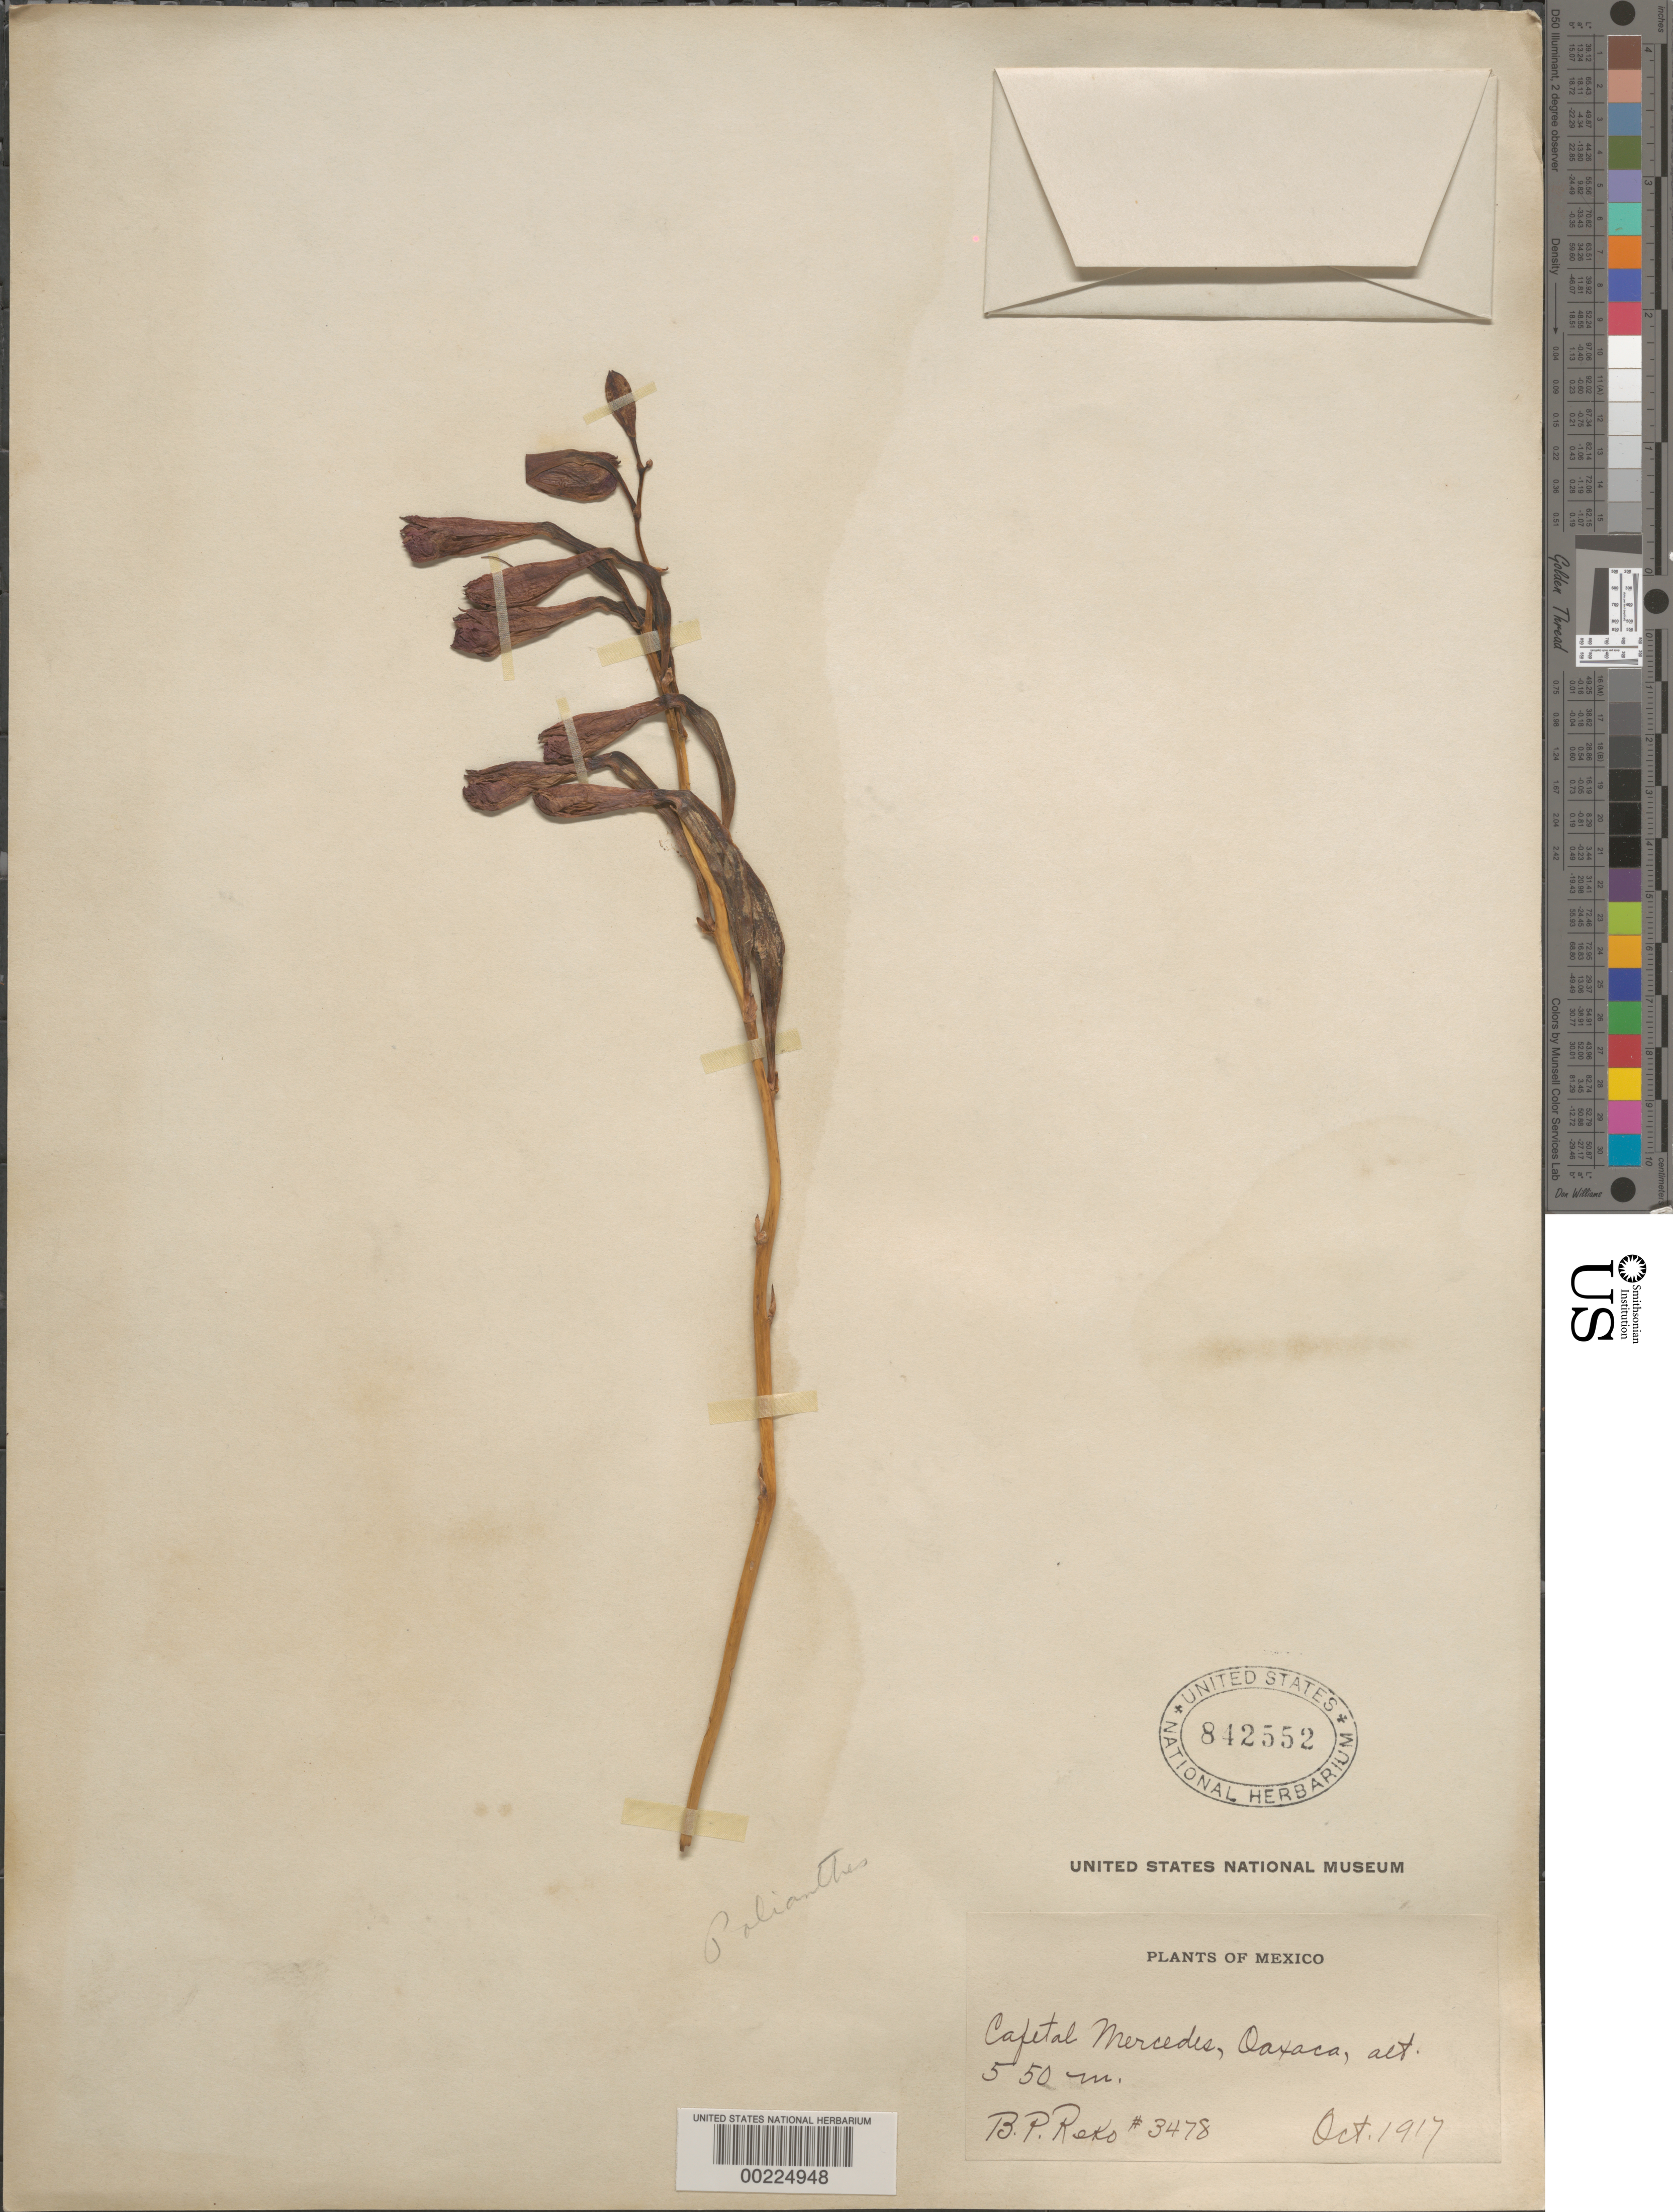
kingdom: Plantae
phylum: Tracheophyta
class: Liliopsida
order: Asparagales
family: Amaryllidaceae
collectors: B. P. Reko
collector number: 3478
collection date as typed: Oct 1917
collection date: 1917-10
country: Mexico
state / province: Oaxaca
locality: Cafetal mercedes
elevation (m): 550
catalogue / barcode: US 842552